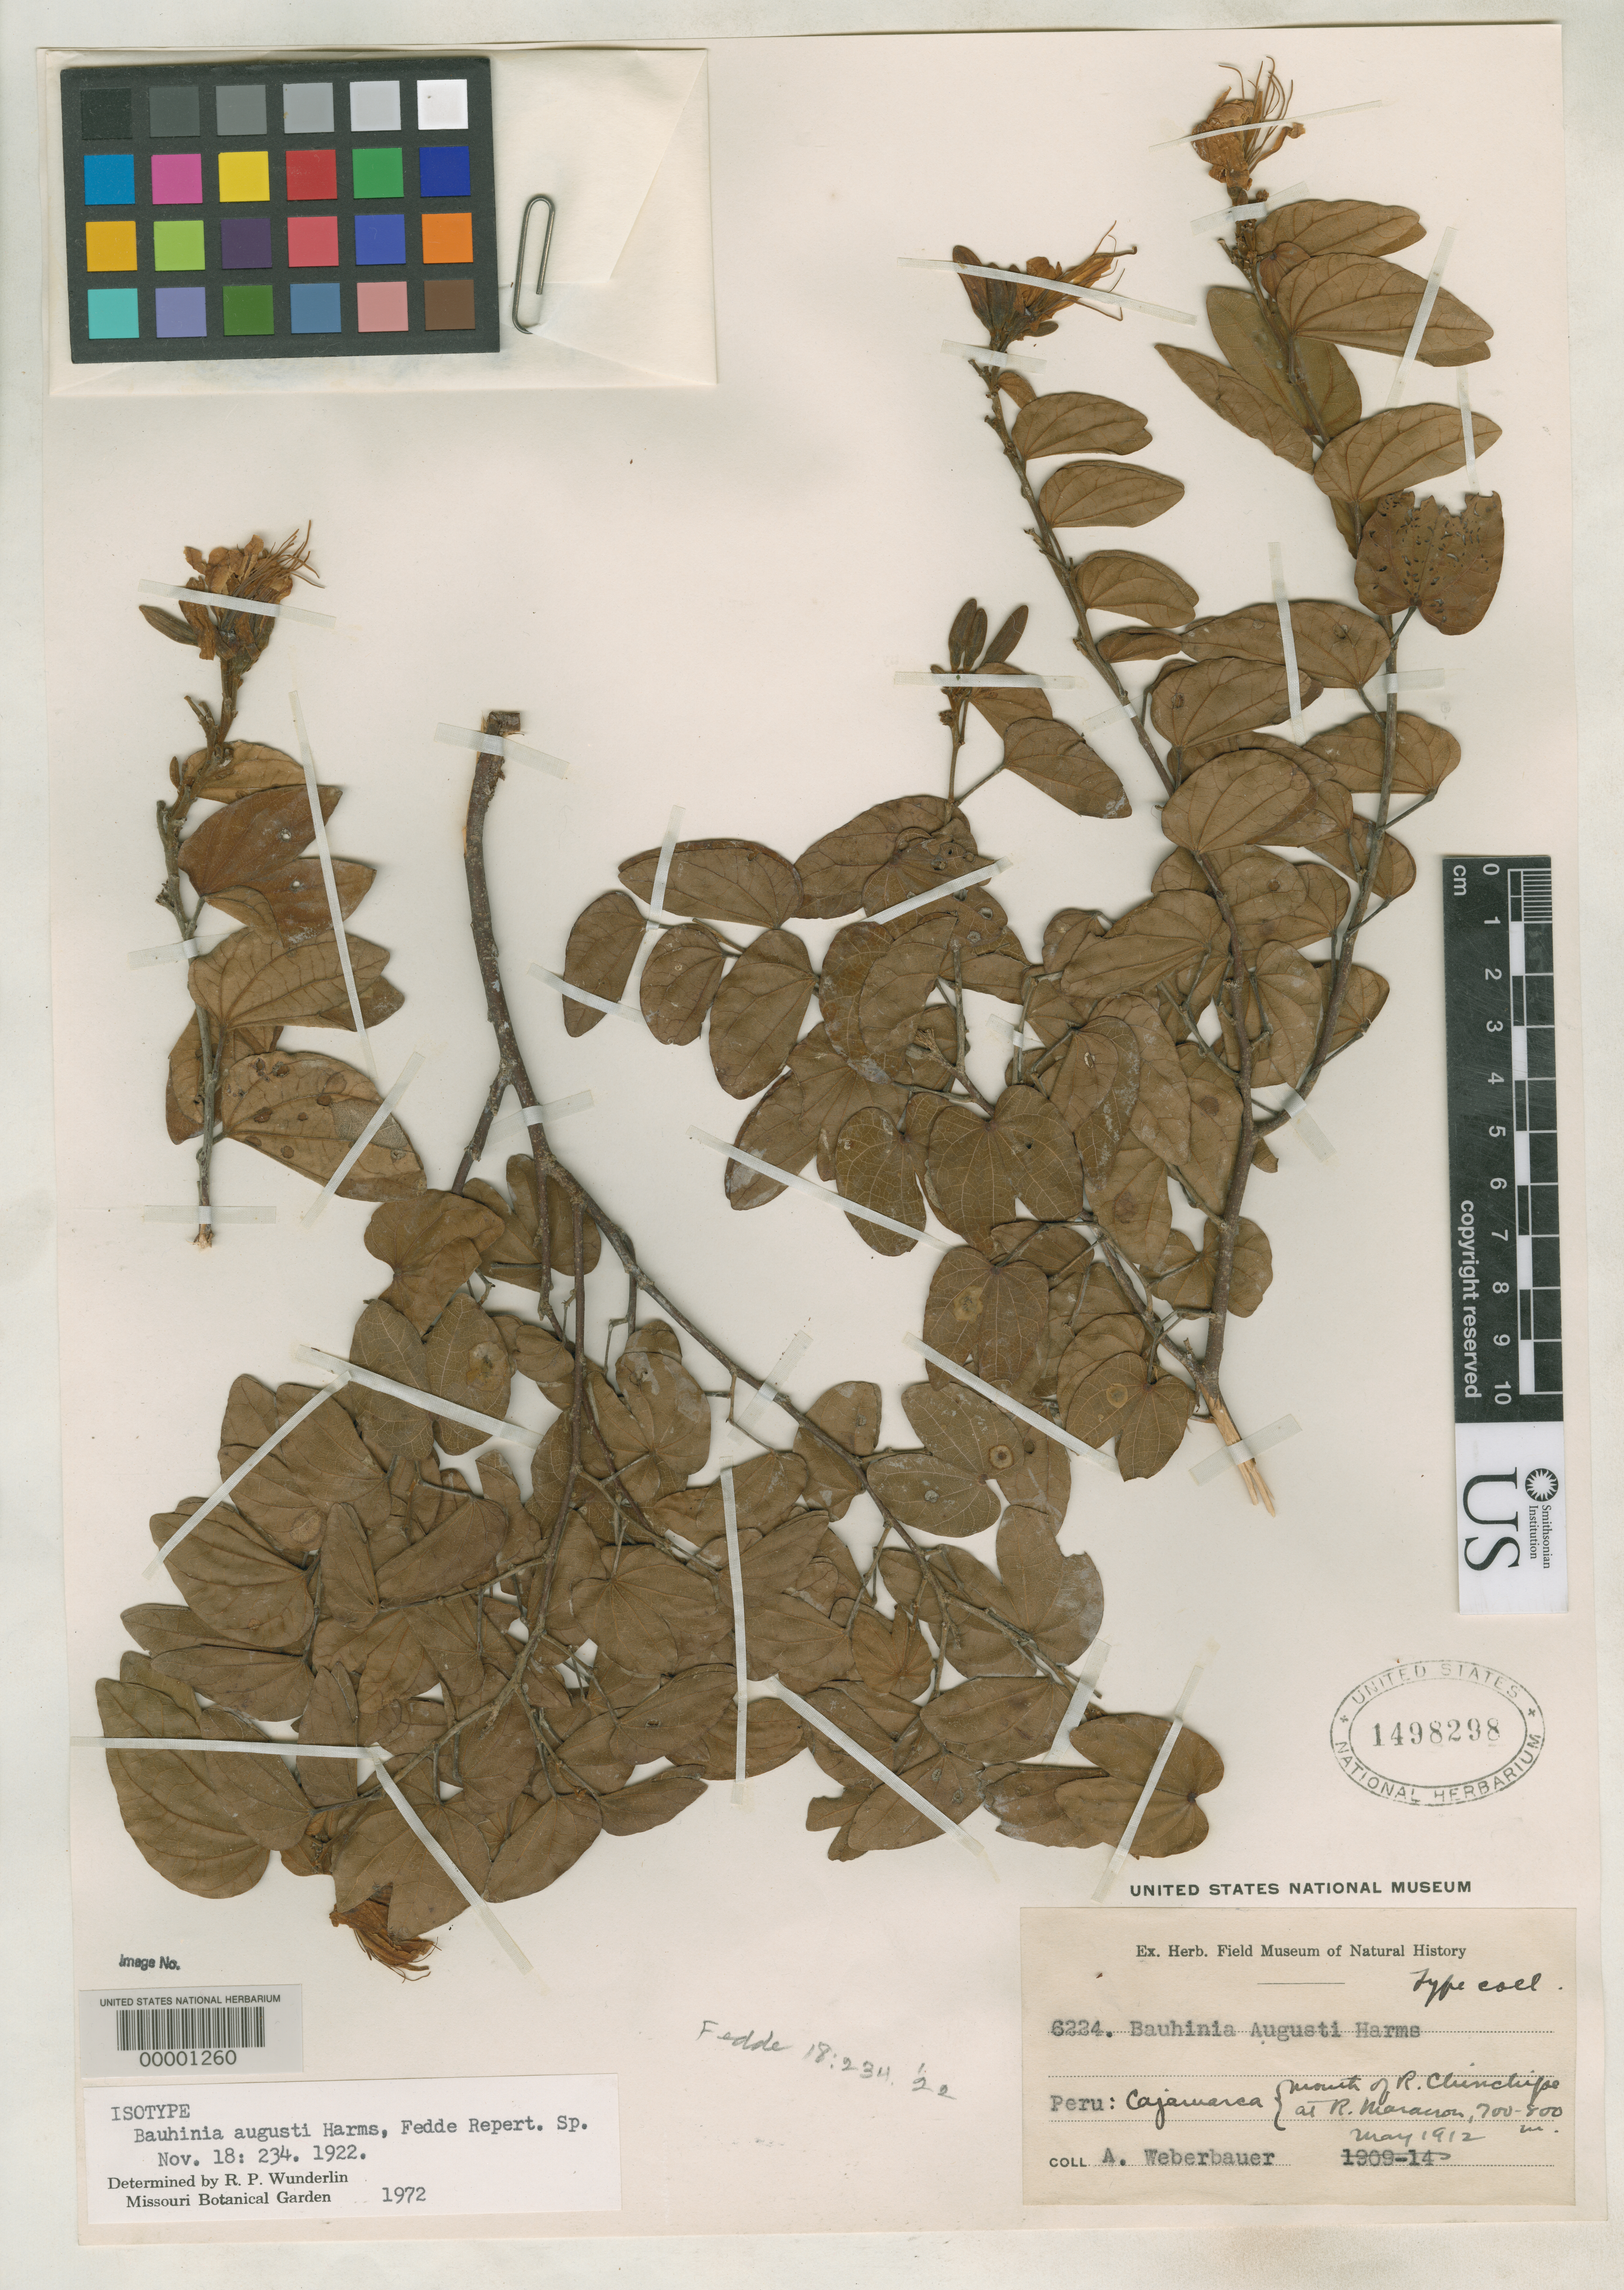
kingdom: Plantae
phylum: Tracheophyta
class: Magnoliopsida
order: Fabales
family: Fabaceae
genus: Bauhinia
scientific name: Bauhinia augustii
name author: Harms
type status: Isotype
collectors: A. Weberbauer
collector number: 6224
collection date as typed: May 1912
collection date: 1912-05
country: Peru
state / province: Cajamarca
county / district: Jaén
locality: Chinchipe, Maranon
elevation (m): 700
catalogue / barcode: US 1498298